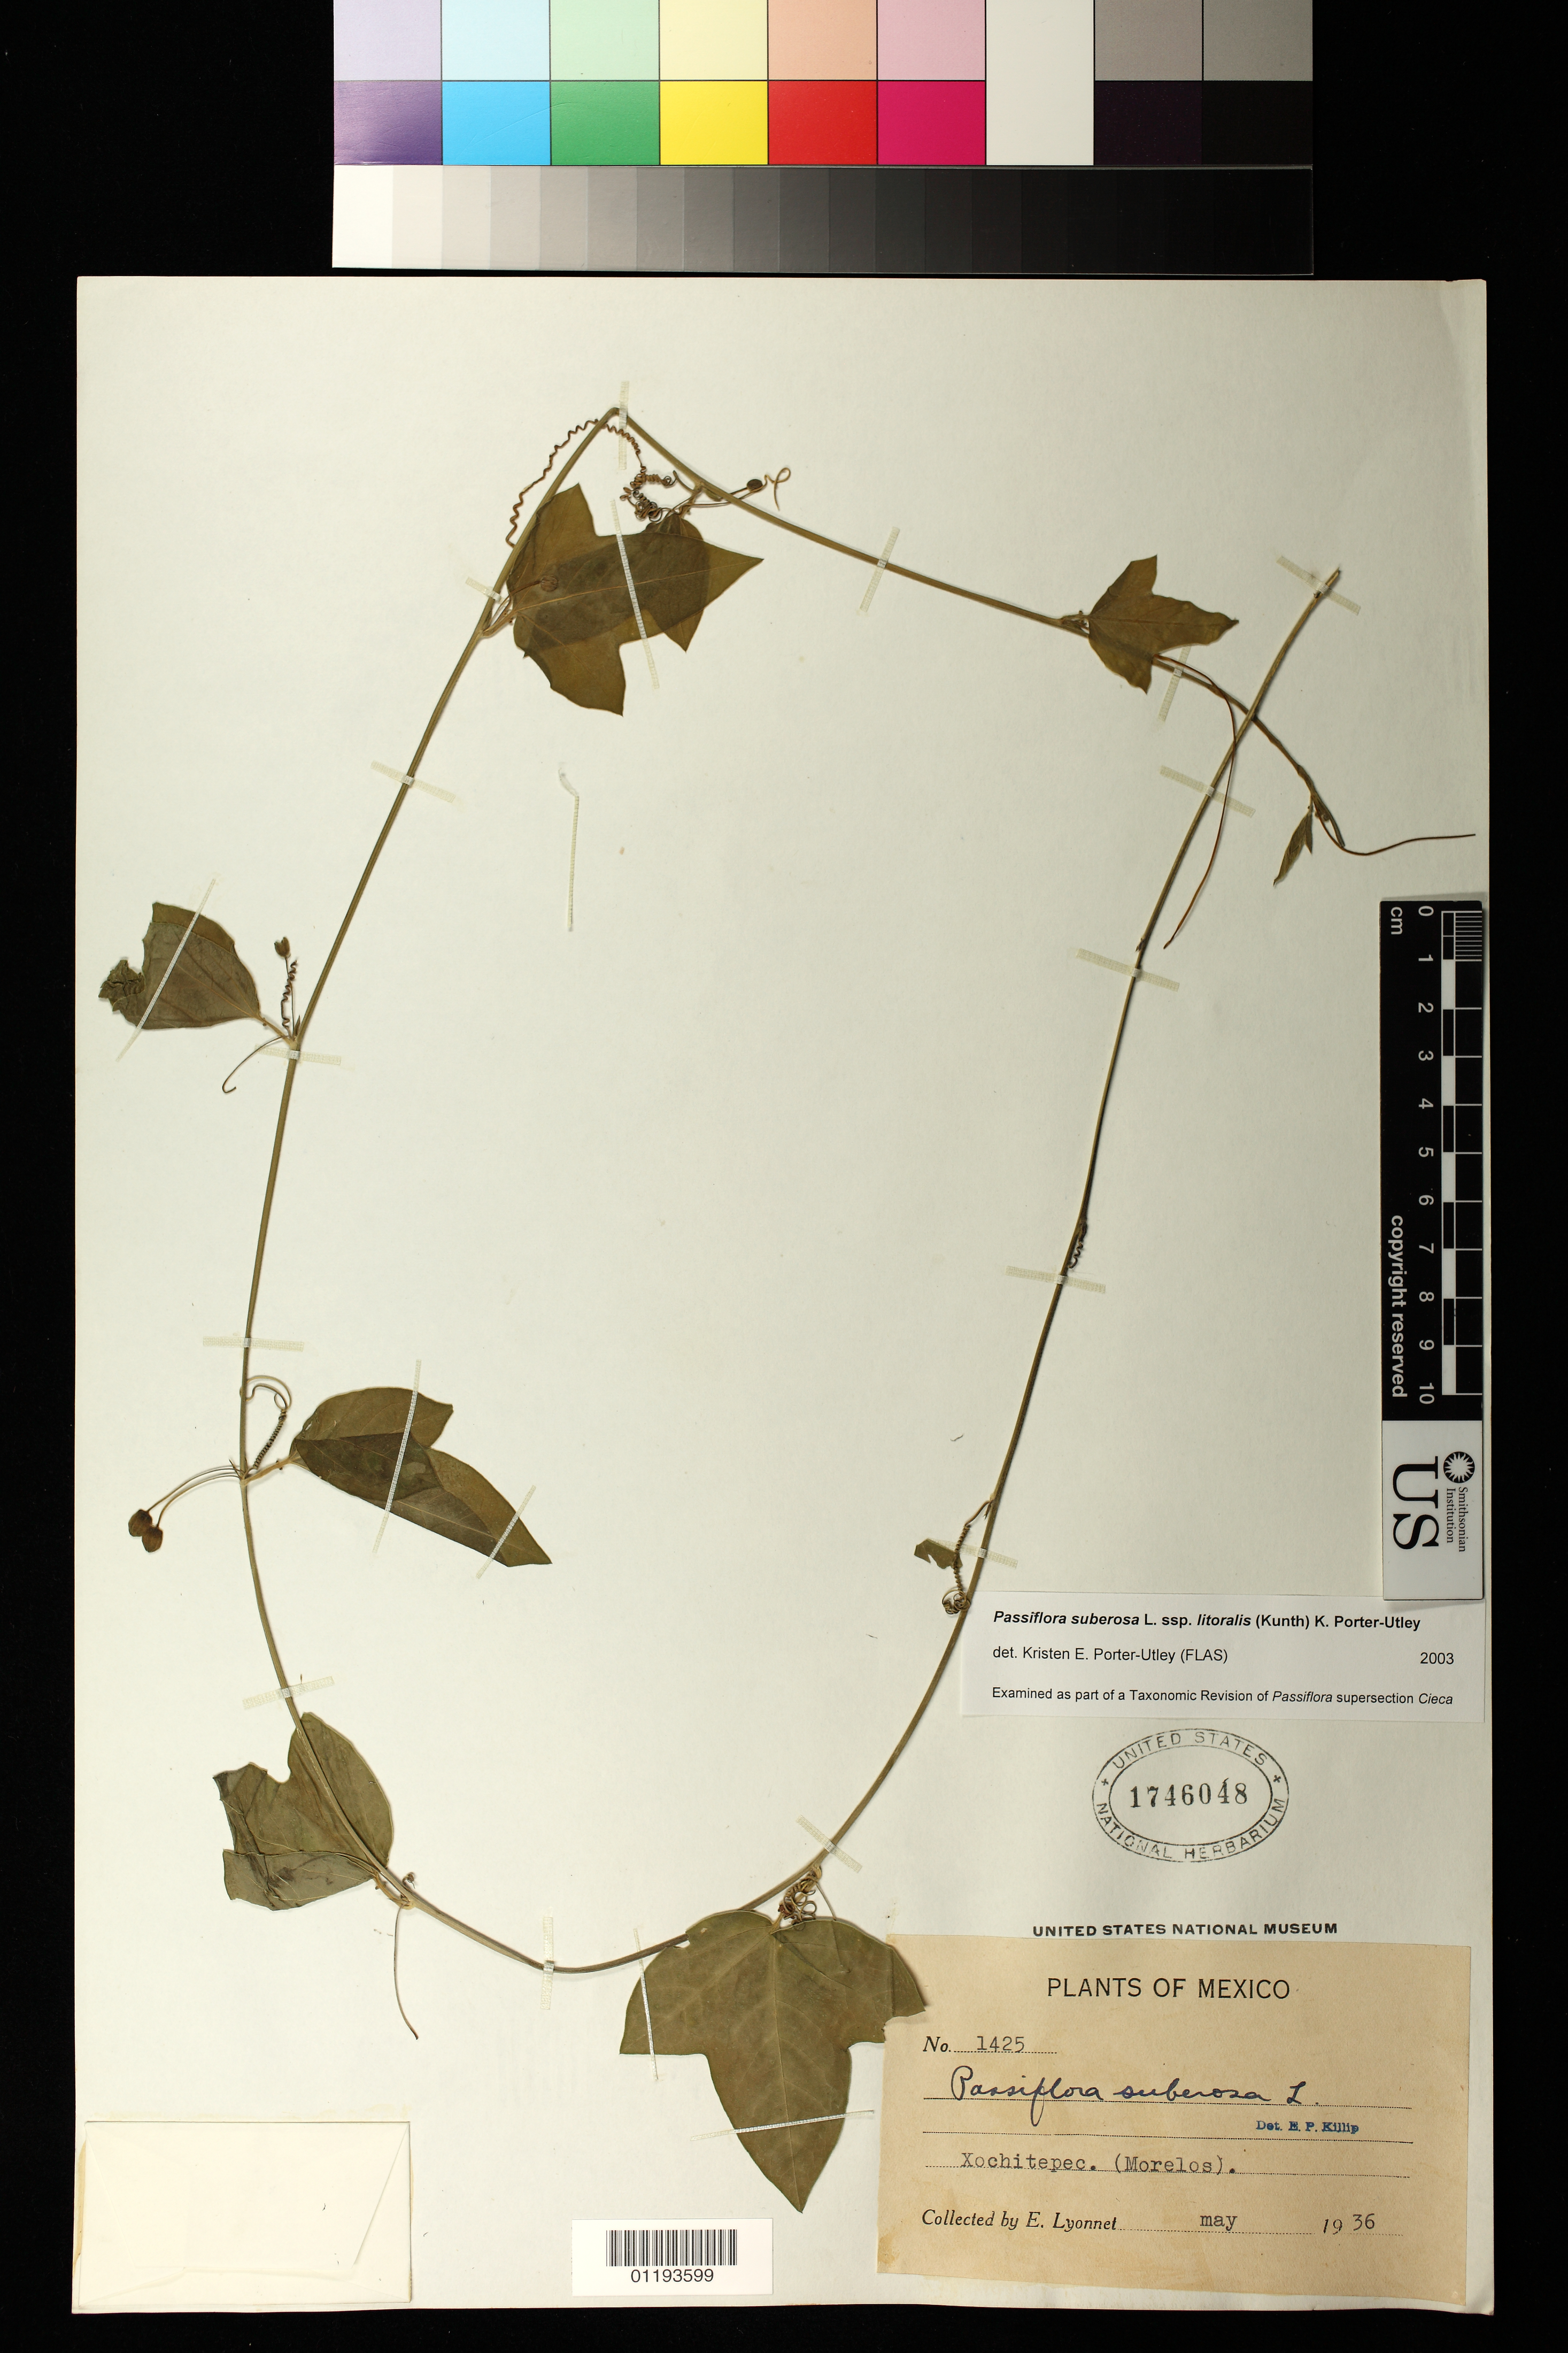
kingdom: Plantae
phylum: Tracheophyta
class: Magnoliopsida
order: Malpighiales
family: Passifloraceae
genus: Passiflora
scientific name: Passiflora suberosa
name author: L.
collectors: Bro. E. Lyonnet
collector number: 1425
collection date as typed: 1936-05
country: Mexico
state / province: Morelos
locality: Xochitepec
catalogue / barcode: US 1746048